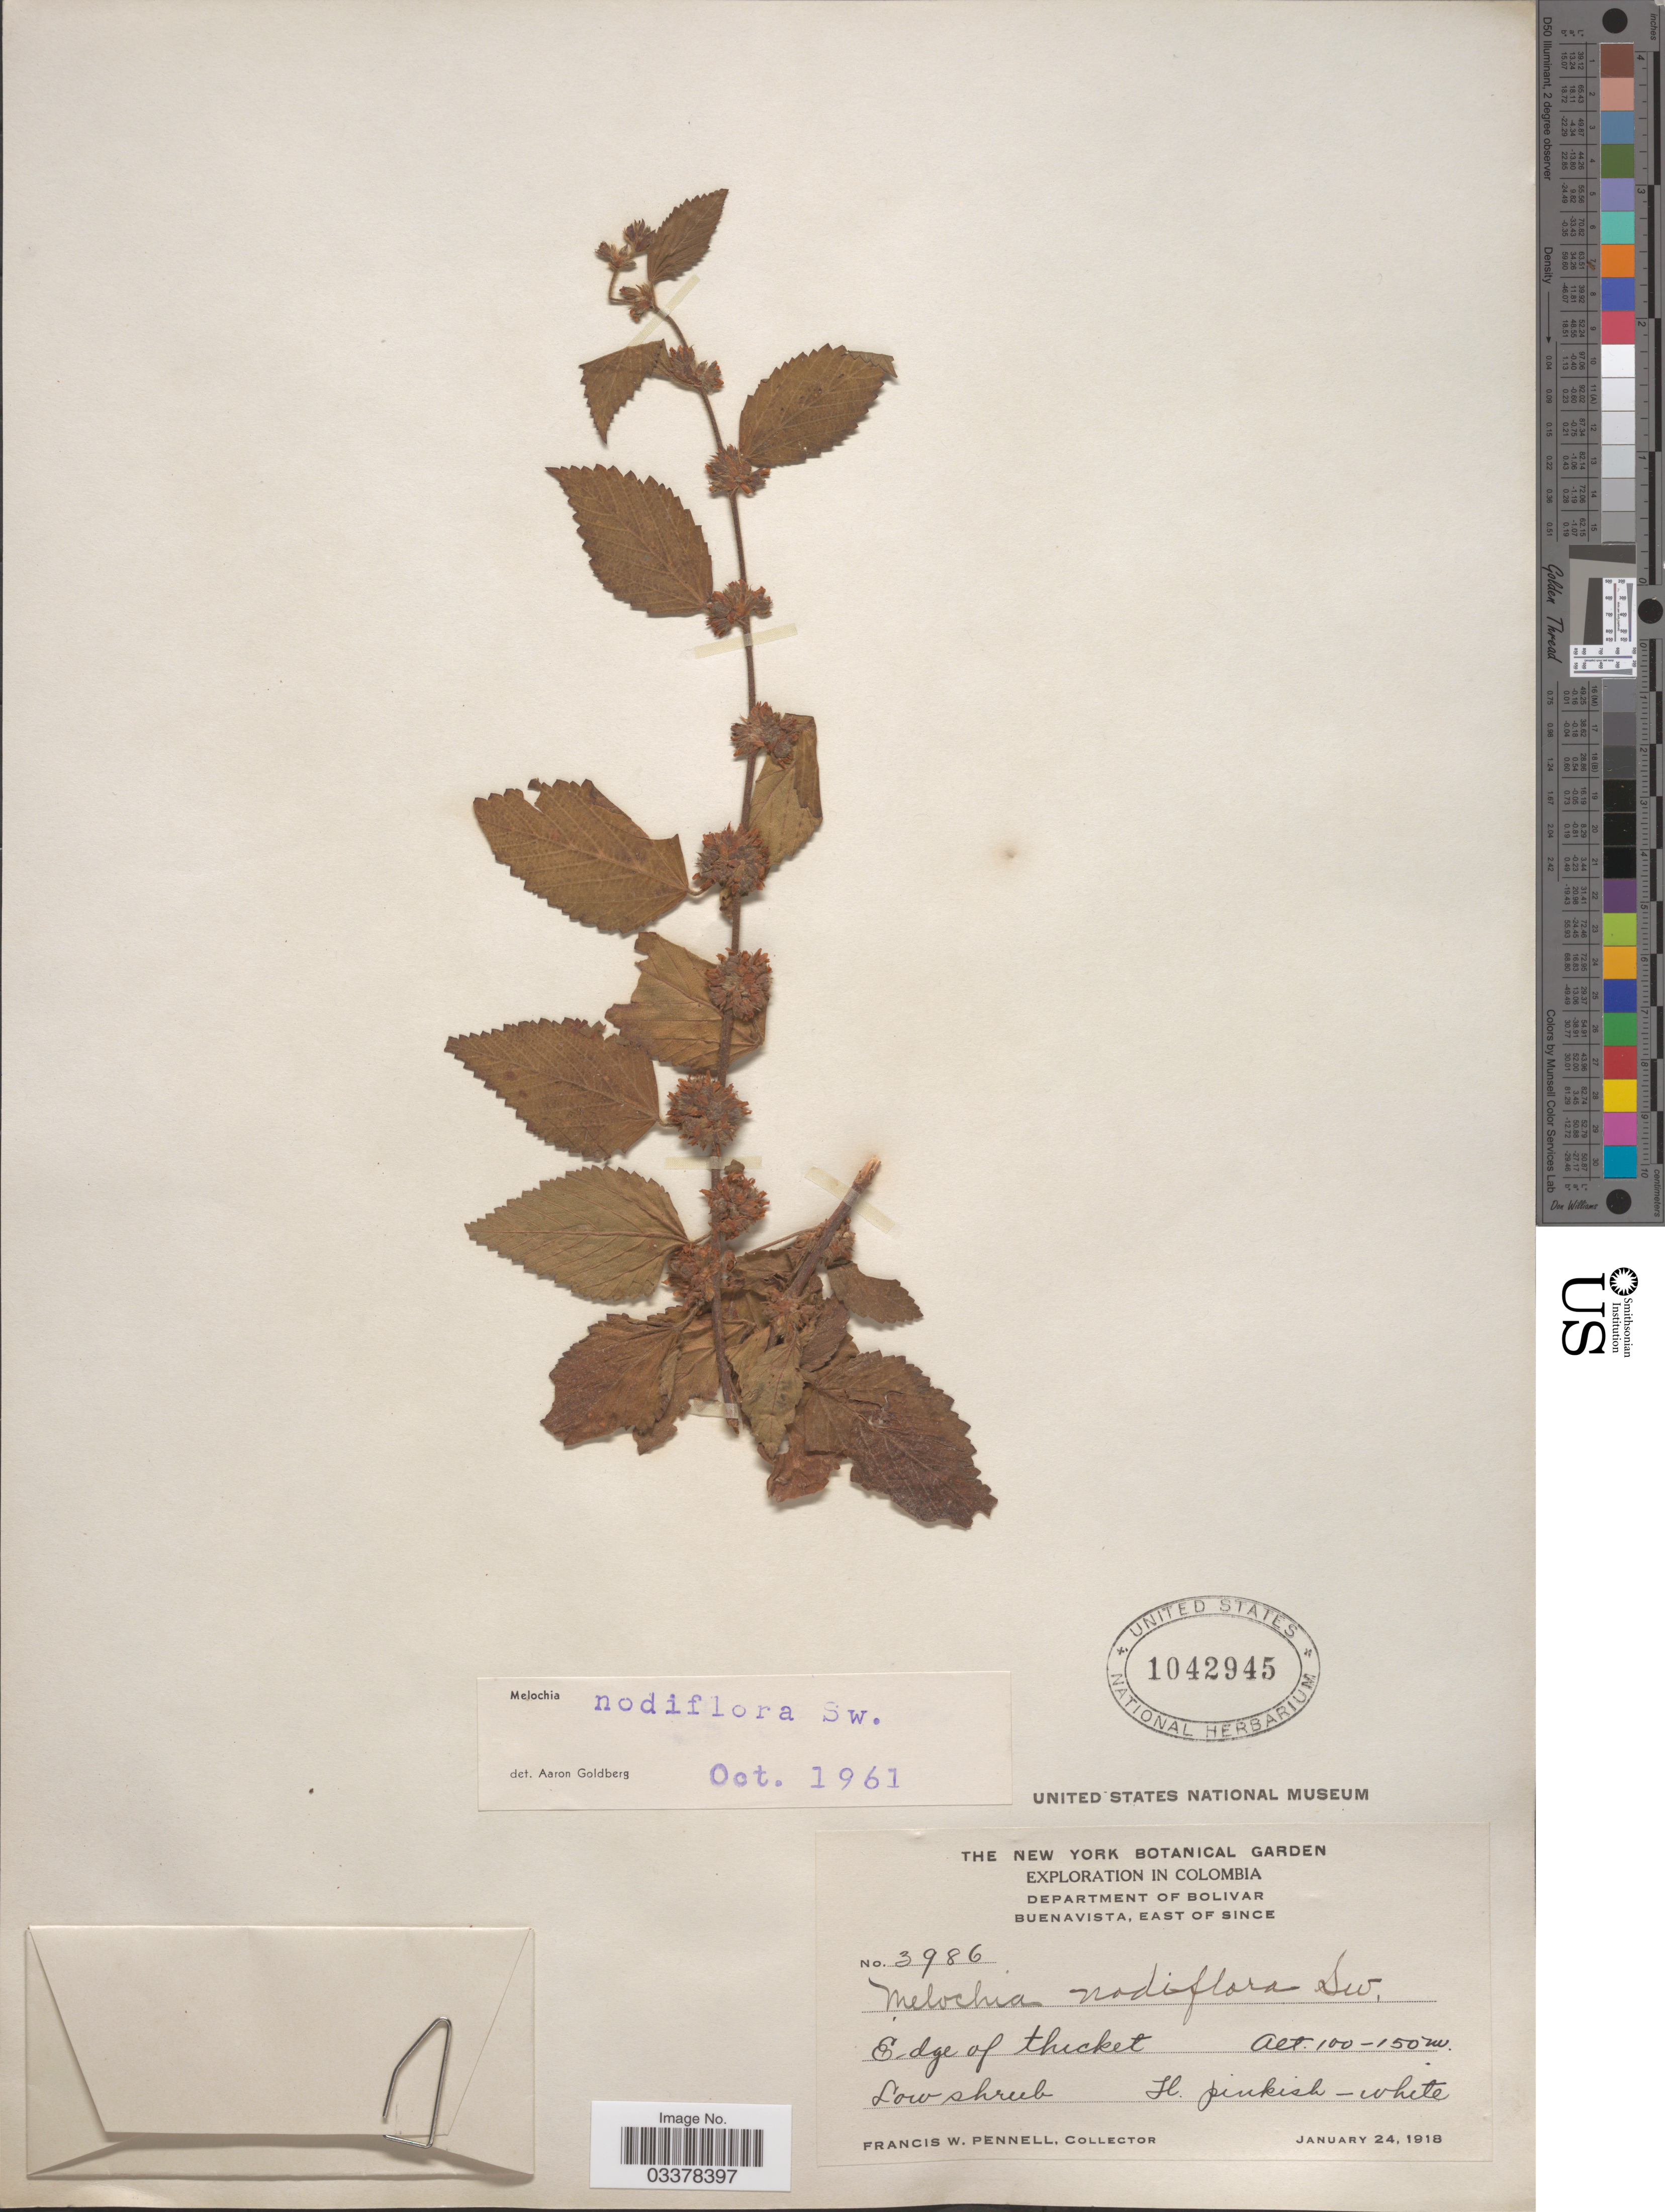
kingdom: Plantae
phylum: Tracheophyta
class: Magnoliopsida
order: Malvales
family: Malvaceae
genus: Melochia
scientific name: Melochia nodiflora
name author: Sw.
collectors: F. W. Pennell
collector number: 3986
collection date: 1918-01-24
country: Colombia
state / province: Bolívar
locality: Department of Bolivar. Buenavista, east of Since.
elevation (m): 100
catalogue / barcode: US 1042945